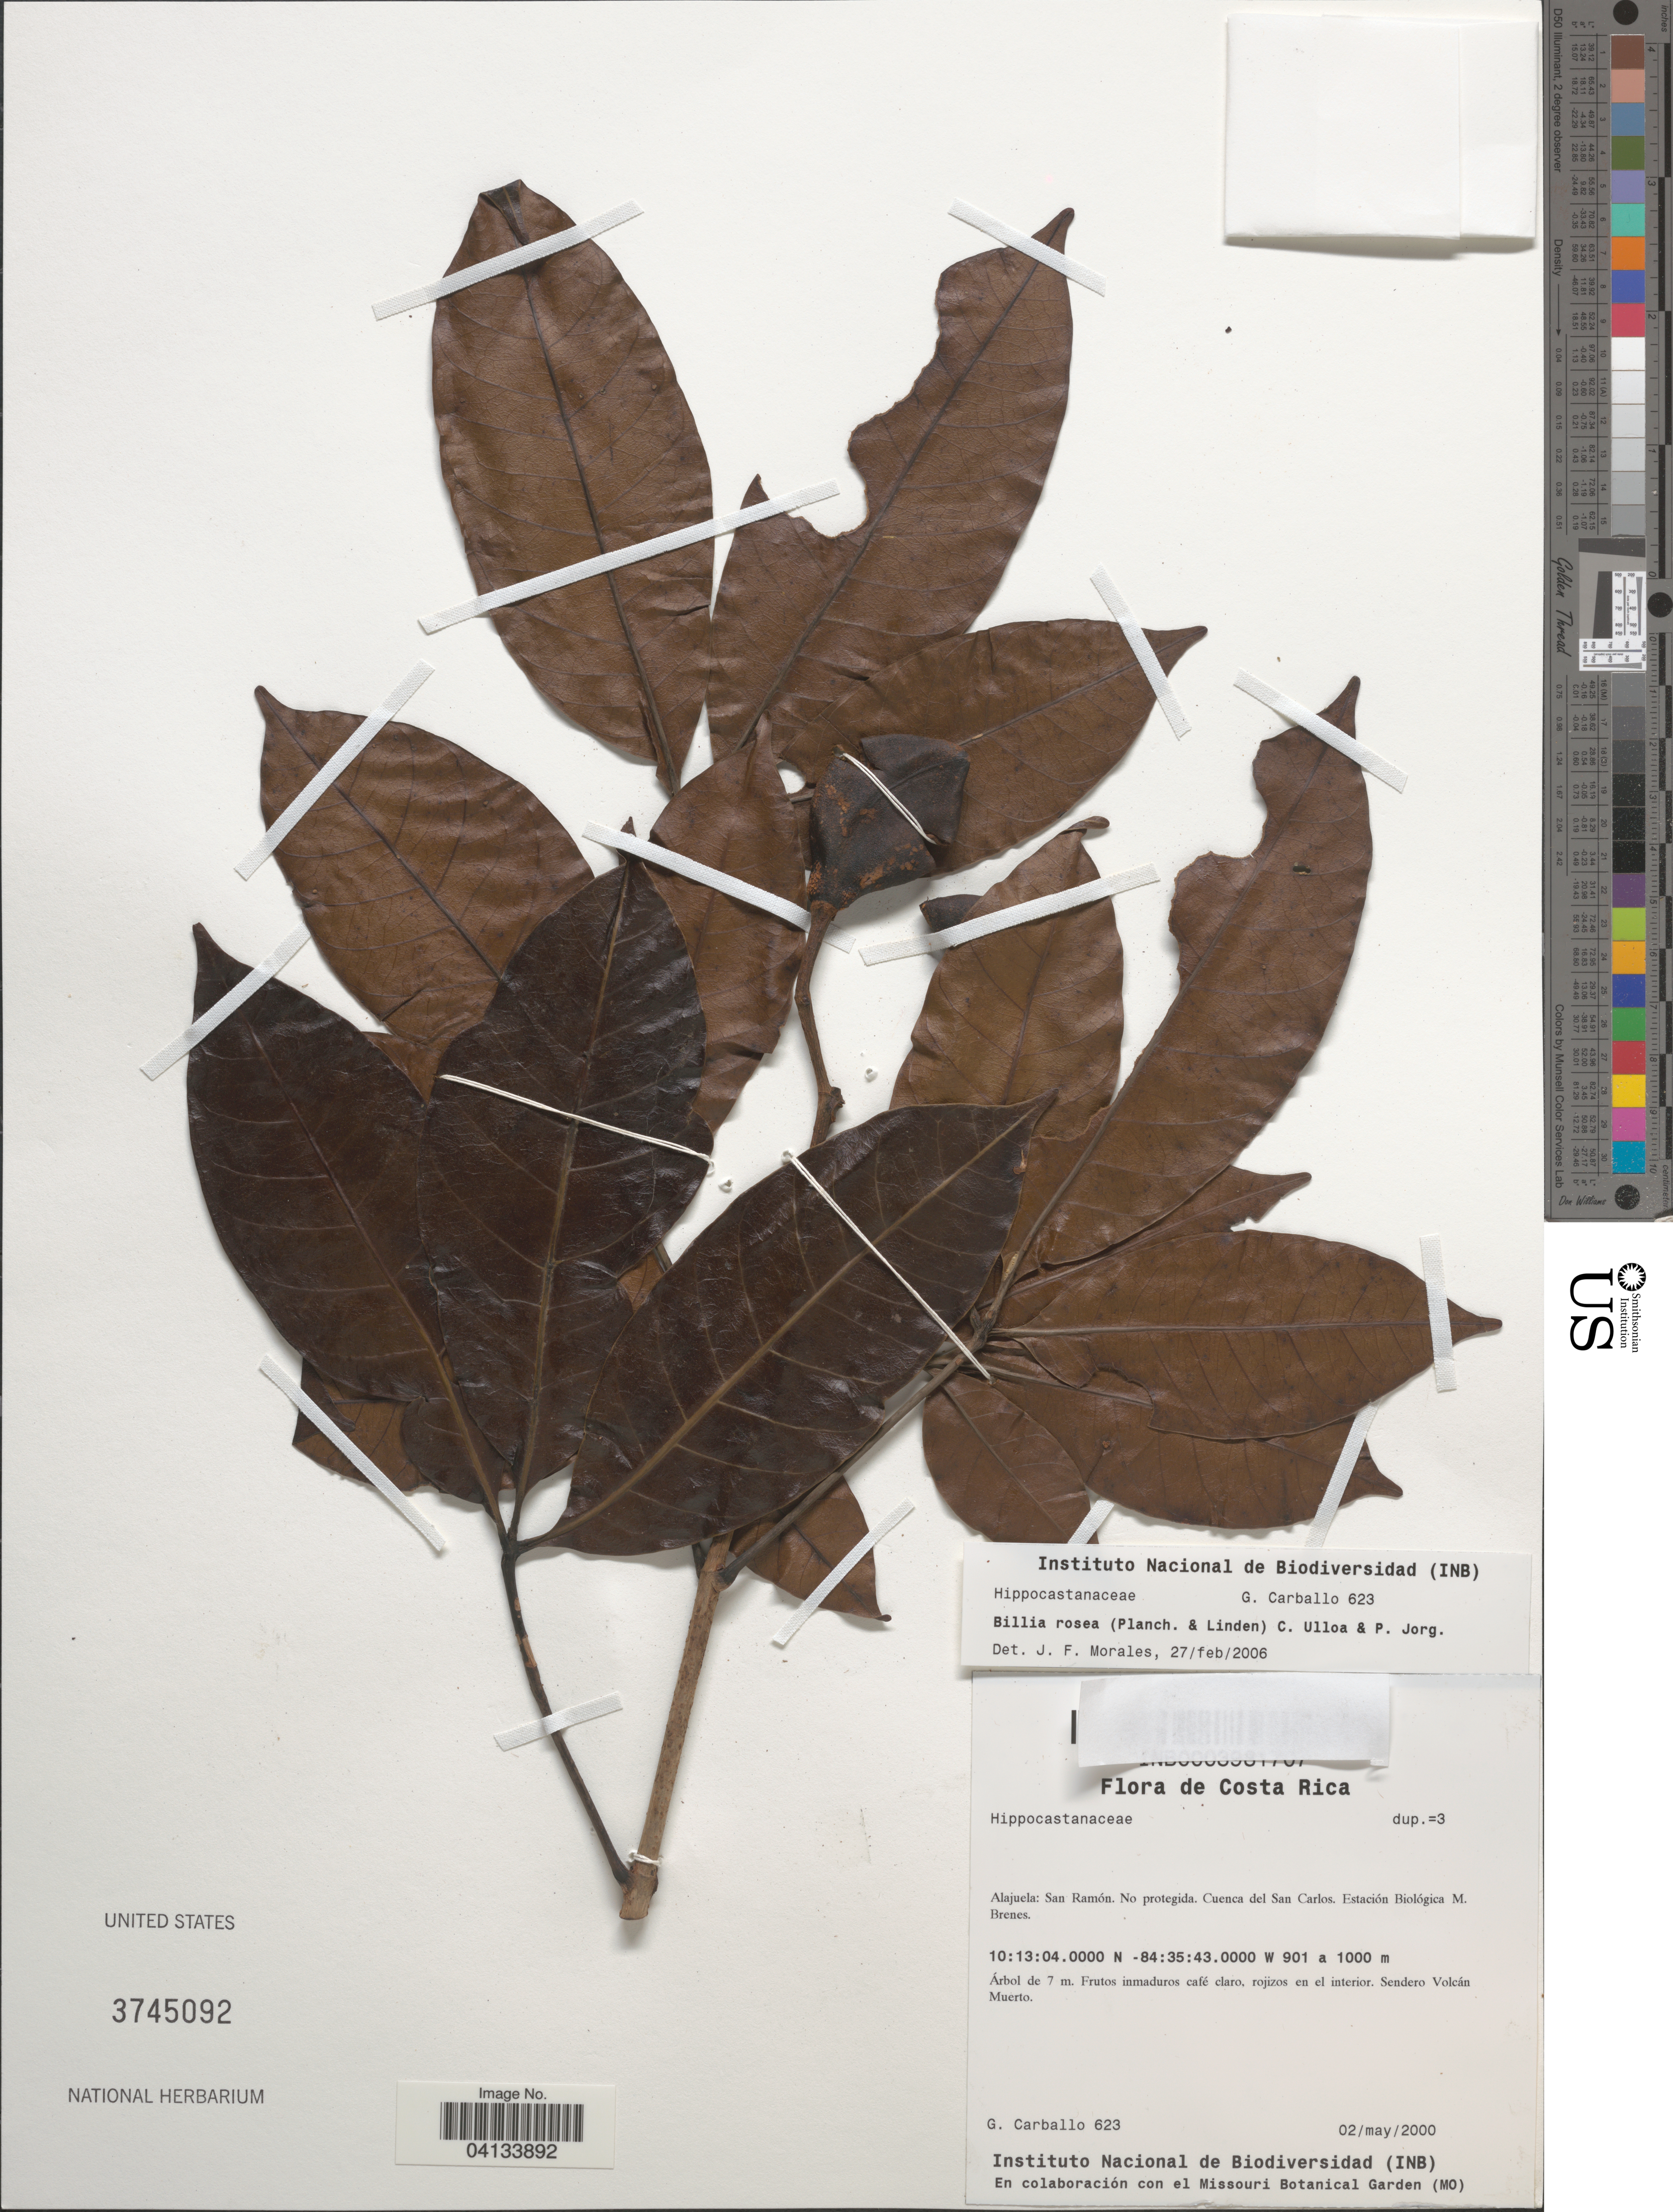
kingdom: Plantae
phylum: Tracheophyta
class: Magnoliopsida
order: Sapindales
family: Sapindaceae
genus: Billia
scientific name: Billia rosea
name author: (Planch. & Linden) C. Ulloa & P.M. Jørg.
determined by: Morales, J. F.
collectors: G. Carballo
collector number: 623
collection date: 2000-05-02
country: Costa Rica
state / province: Alajuela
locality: San Ramón. No protegida. Cuenca de San Carlos. Estación Biológica M. Brenes. Sendero Volcán Muerto.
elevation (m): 901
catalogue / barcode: US 3745092